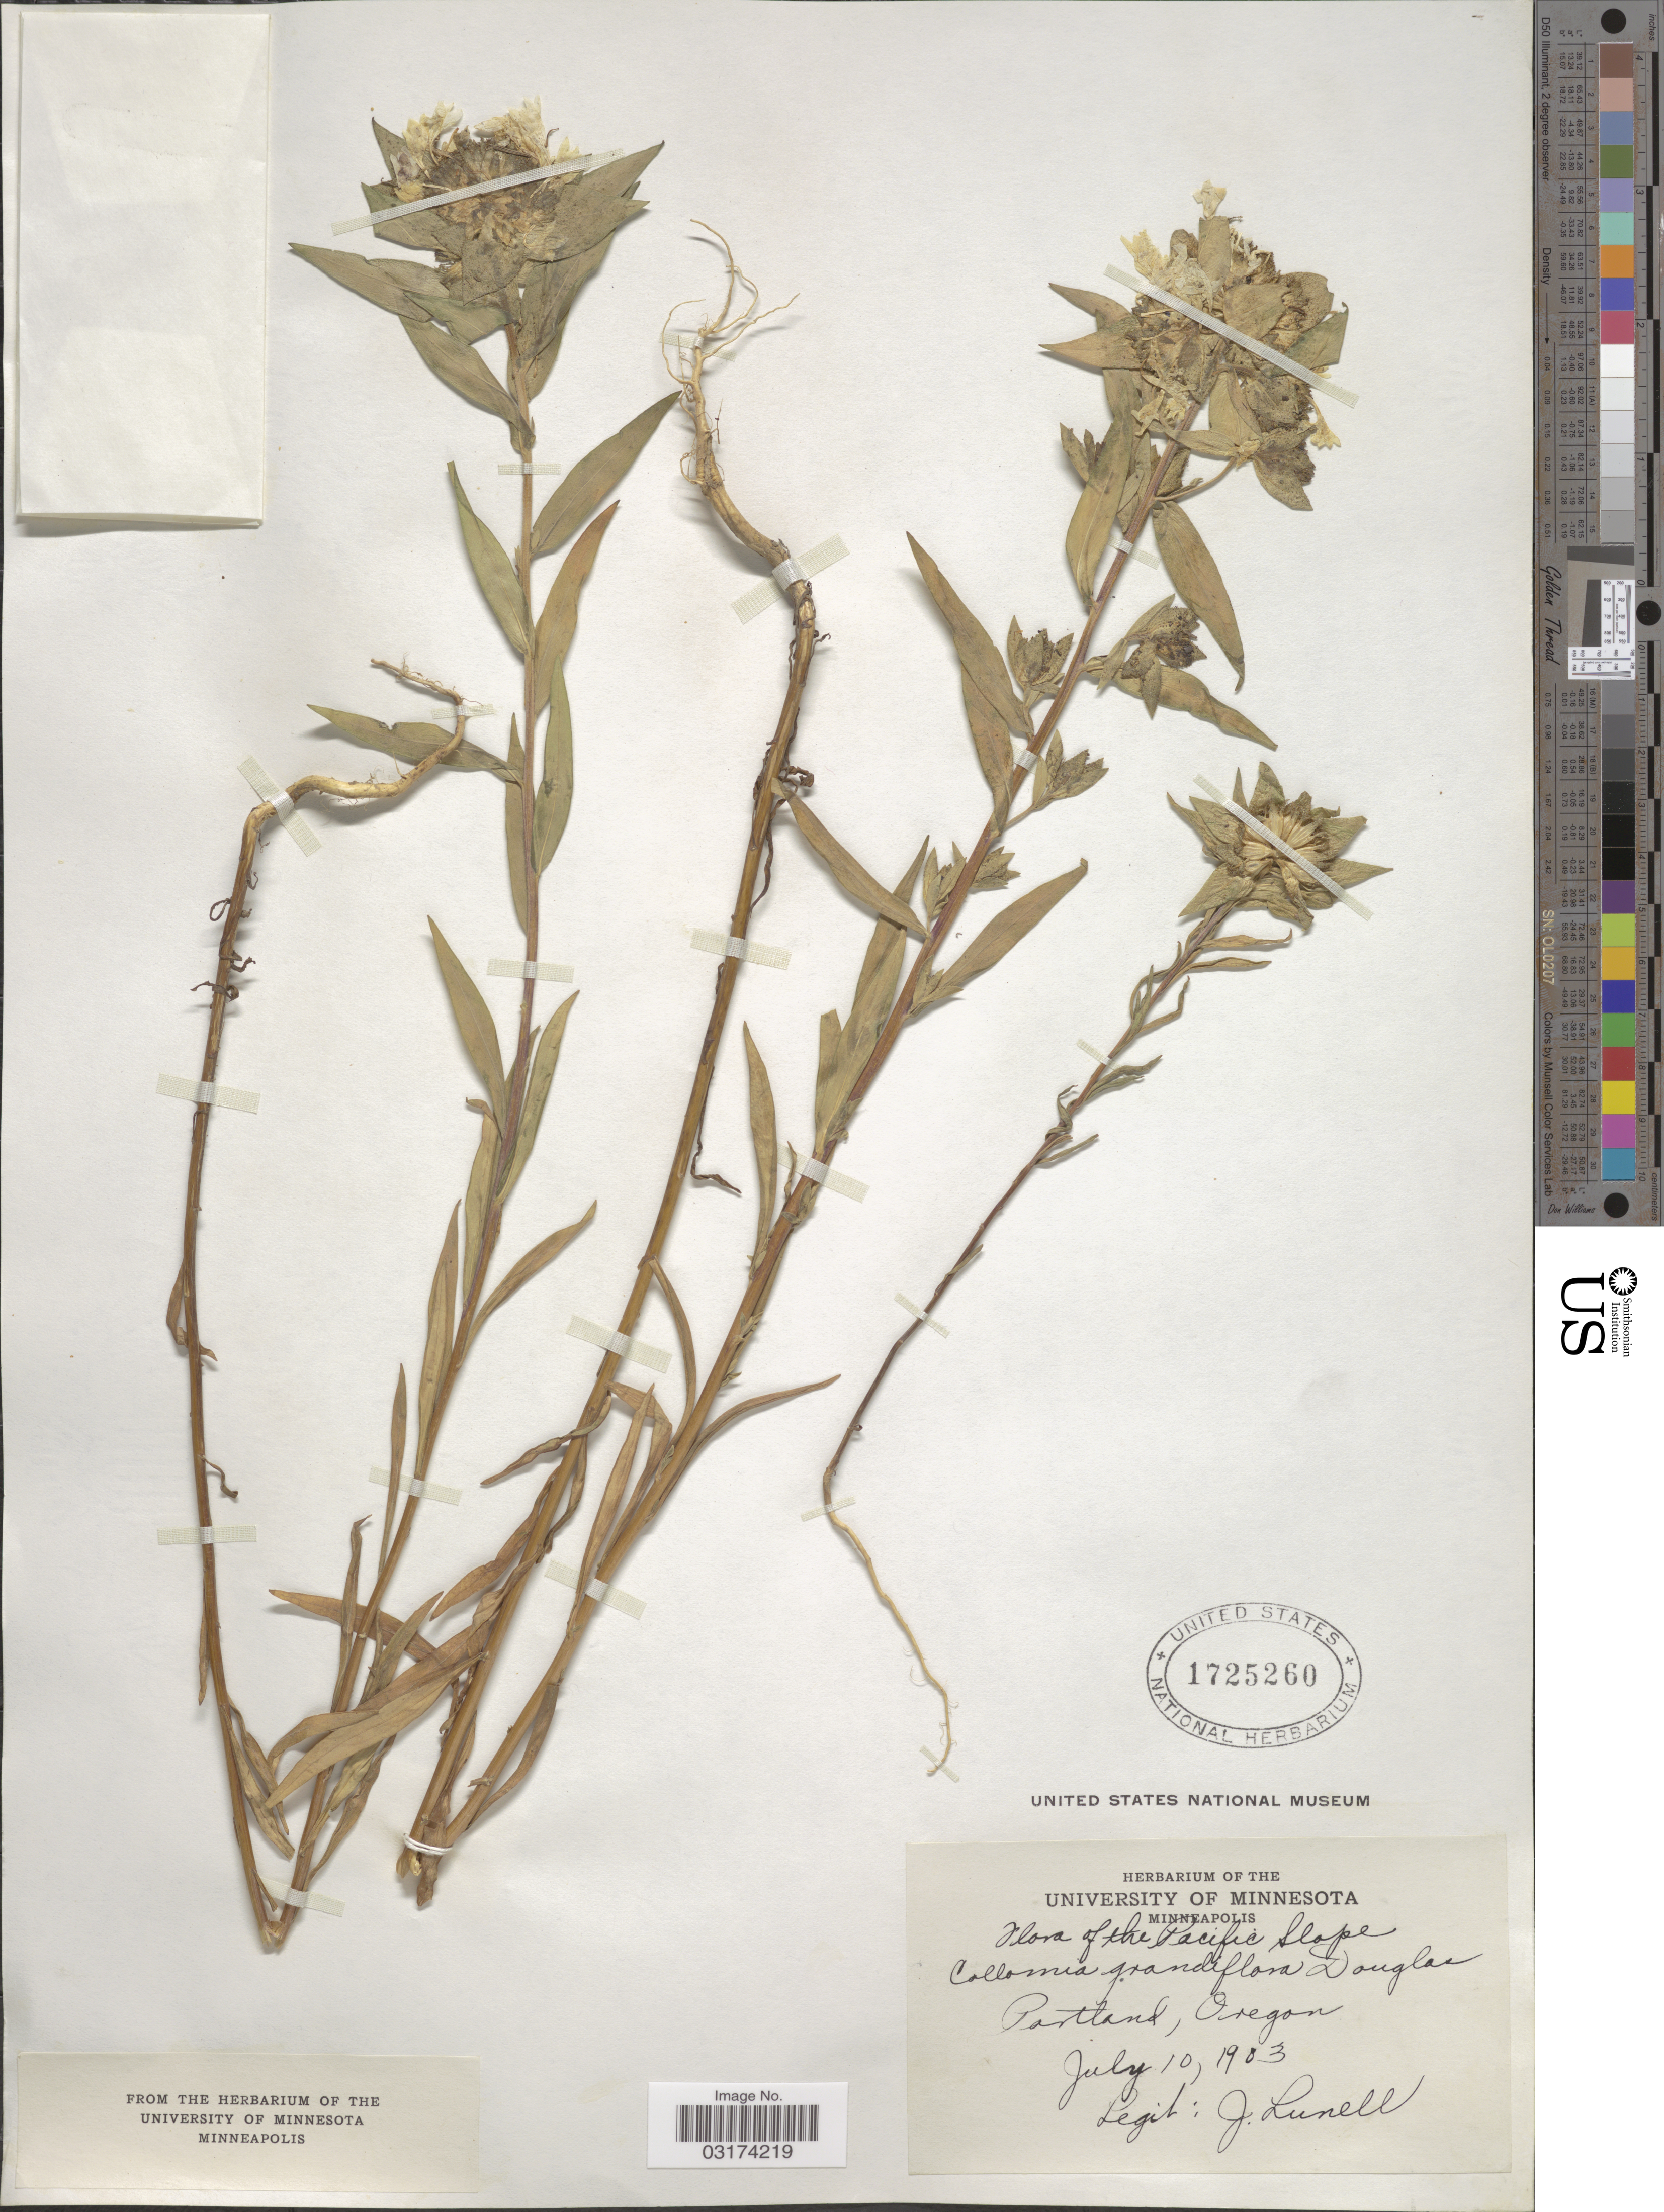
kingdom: Plantae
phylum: Tracheophyta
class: Magnoliopsida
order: Ericales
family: Polemoniaceae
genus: Collomia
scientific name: Collomia grandiflora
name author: Douglas ex Lindl.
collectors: J. Lunell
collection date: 1903-07-10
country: United States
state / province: Oregon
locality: The Pacific slope. Portland, Oregon.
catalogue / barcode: US 1725260